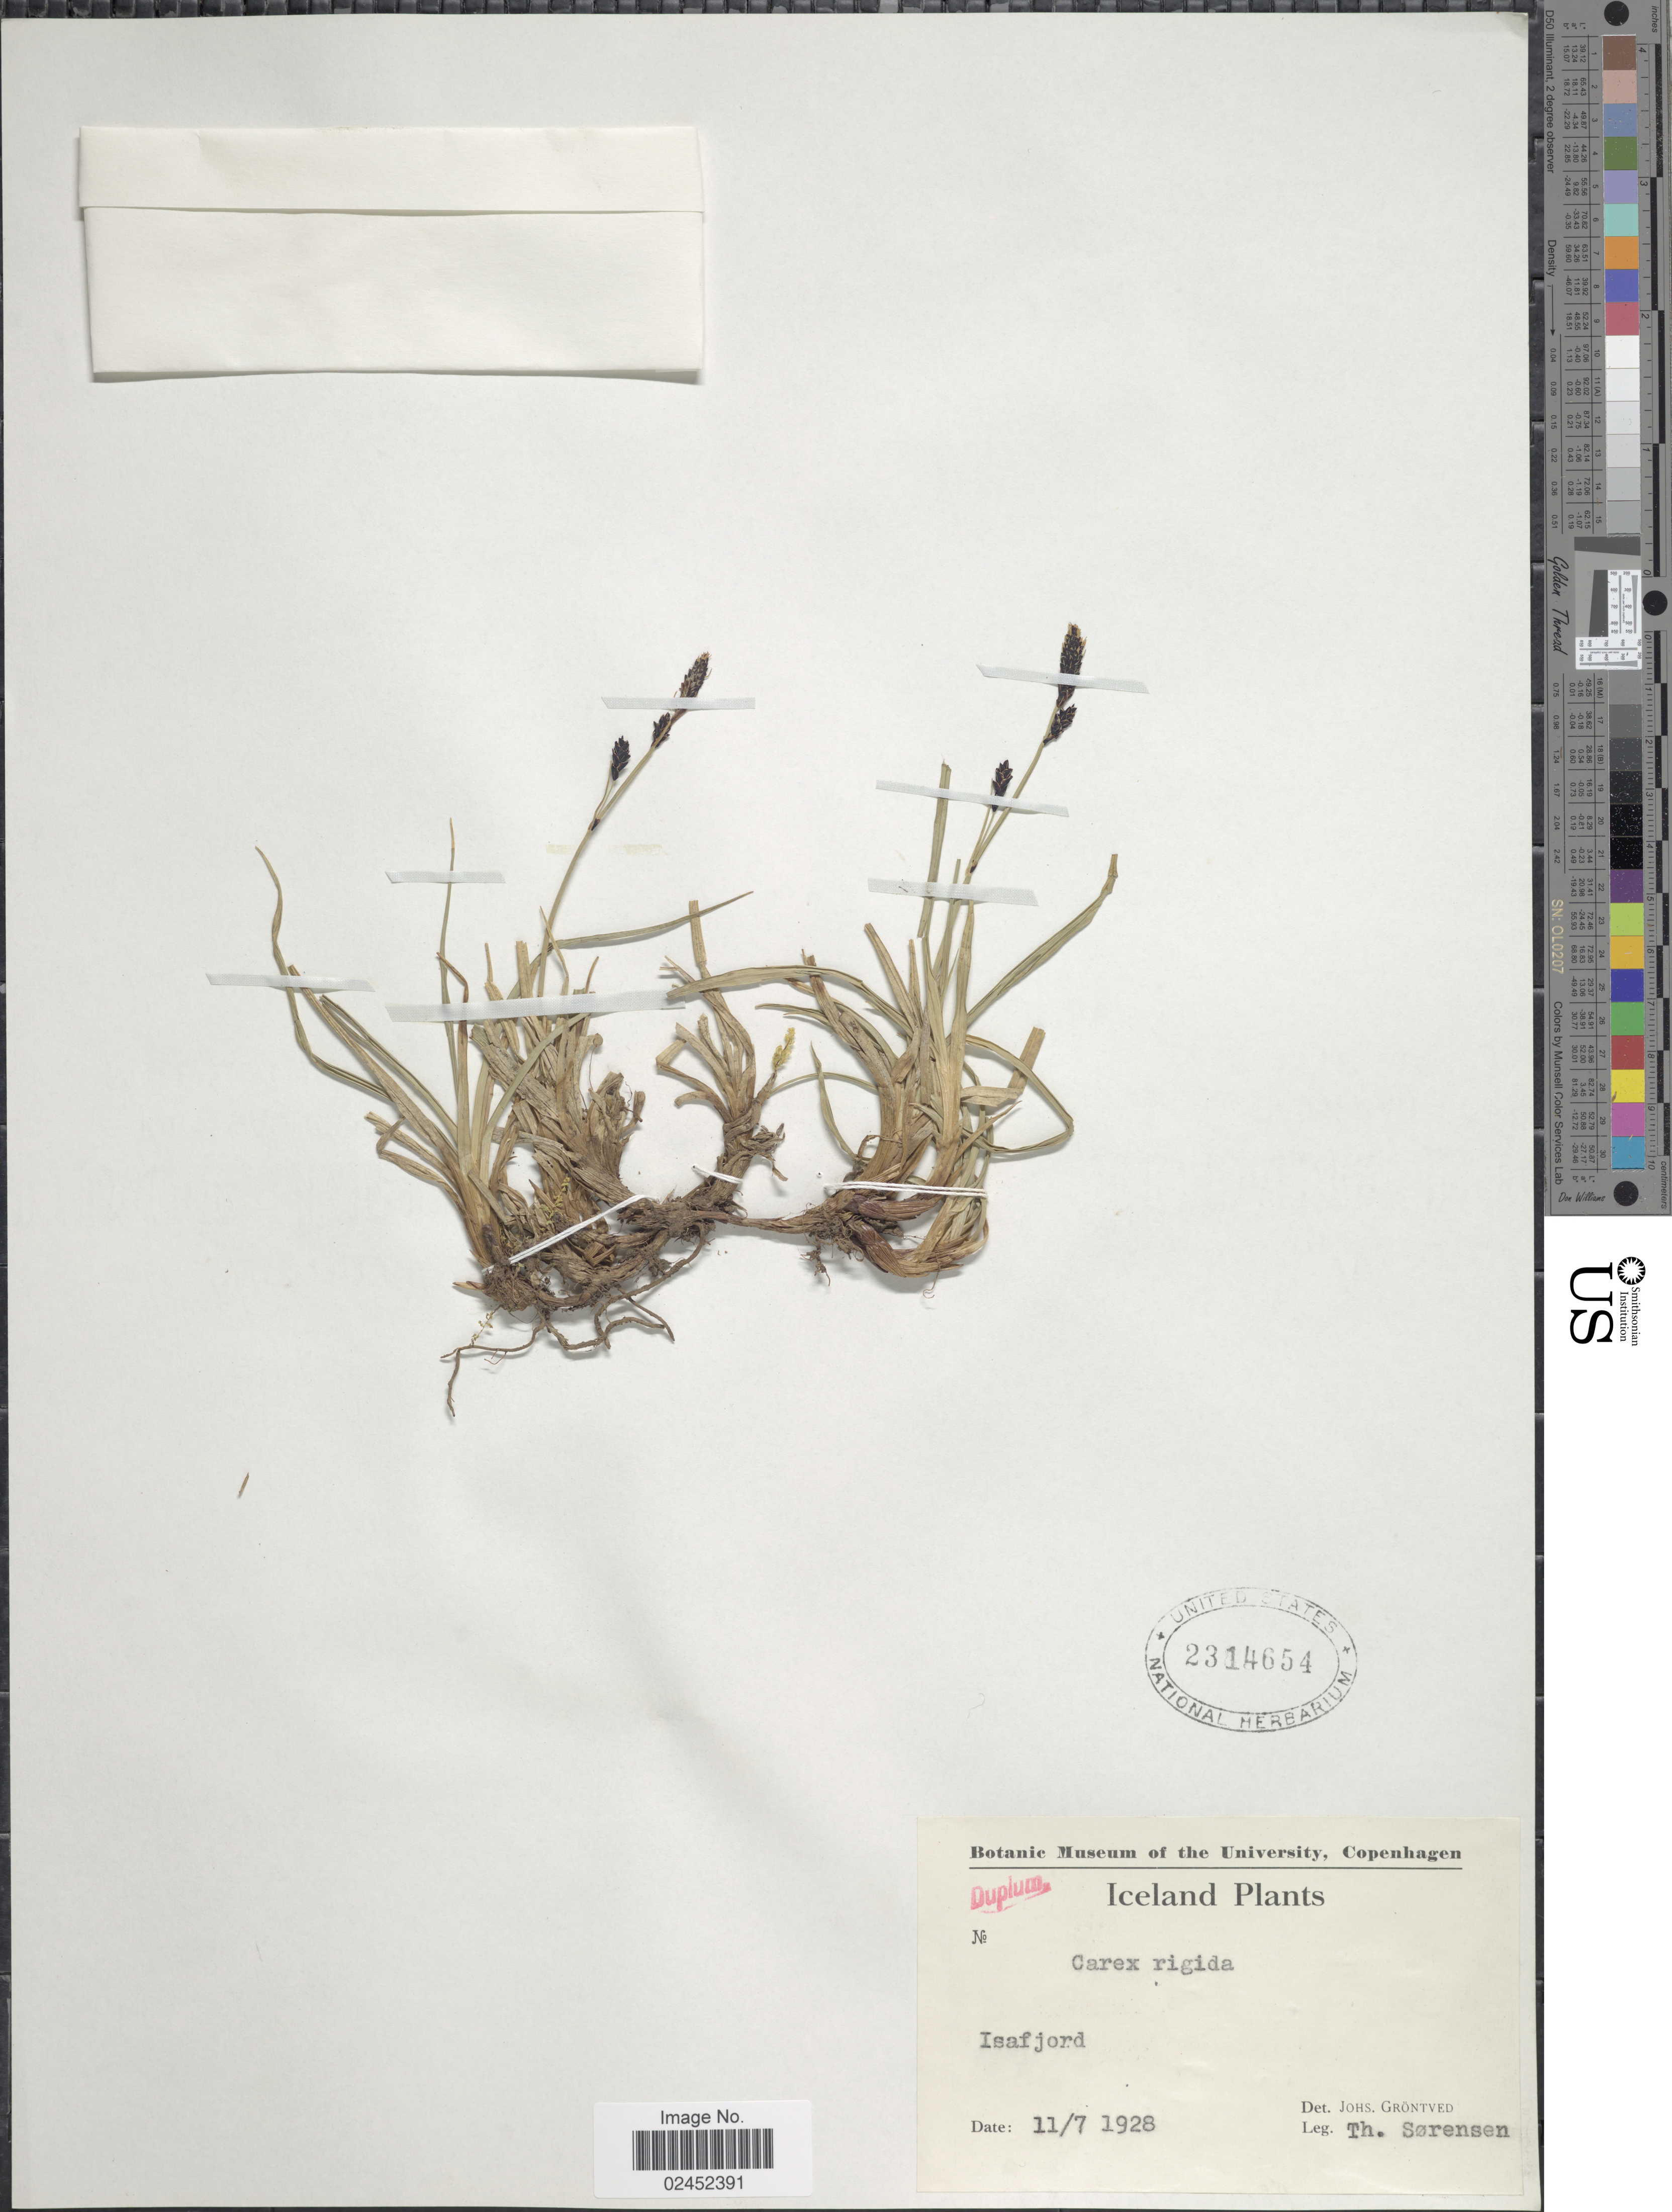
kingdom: Plantae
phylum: Tracheophyta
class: Liliopsida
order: Poales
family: Cyperaceae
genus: Carex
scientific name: Carex dacica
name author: Heuff.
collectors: T. Sorensen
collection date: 1928-07-11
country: Iceland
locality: Iceland, Isafjord.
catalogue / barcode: US 2314654